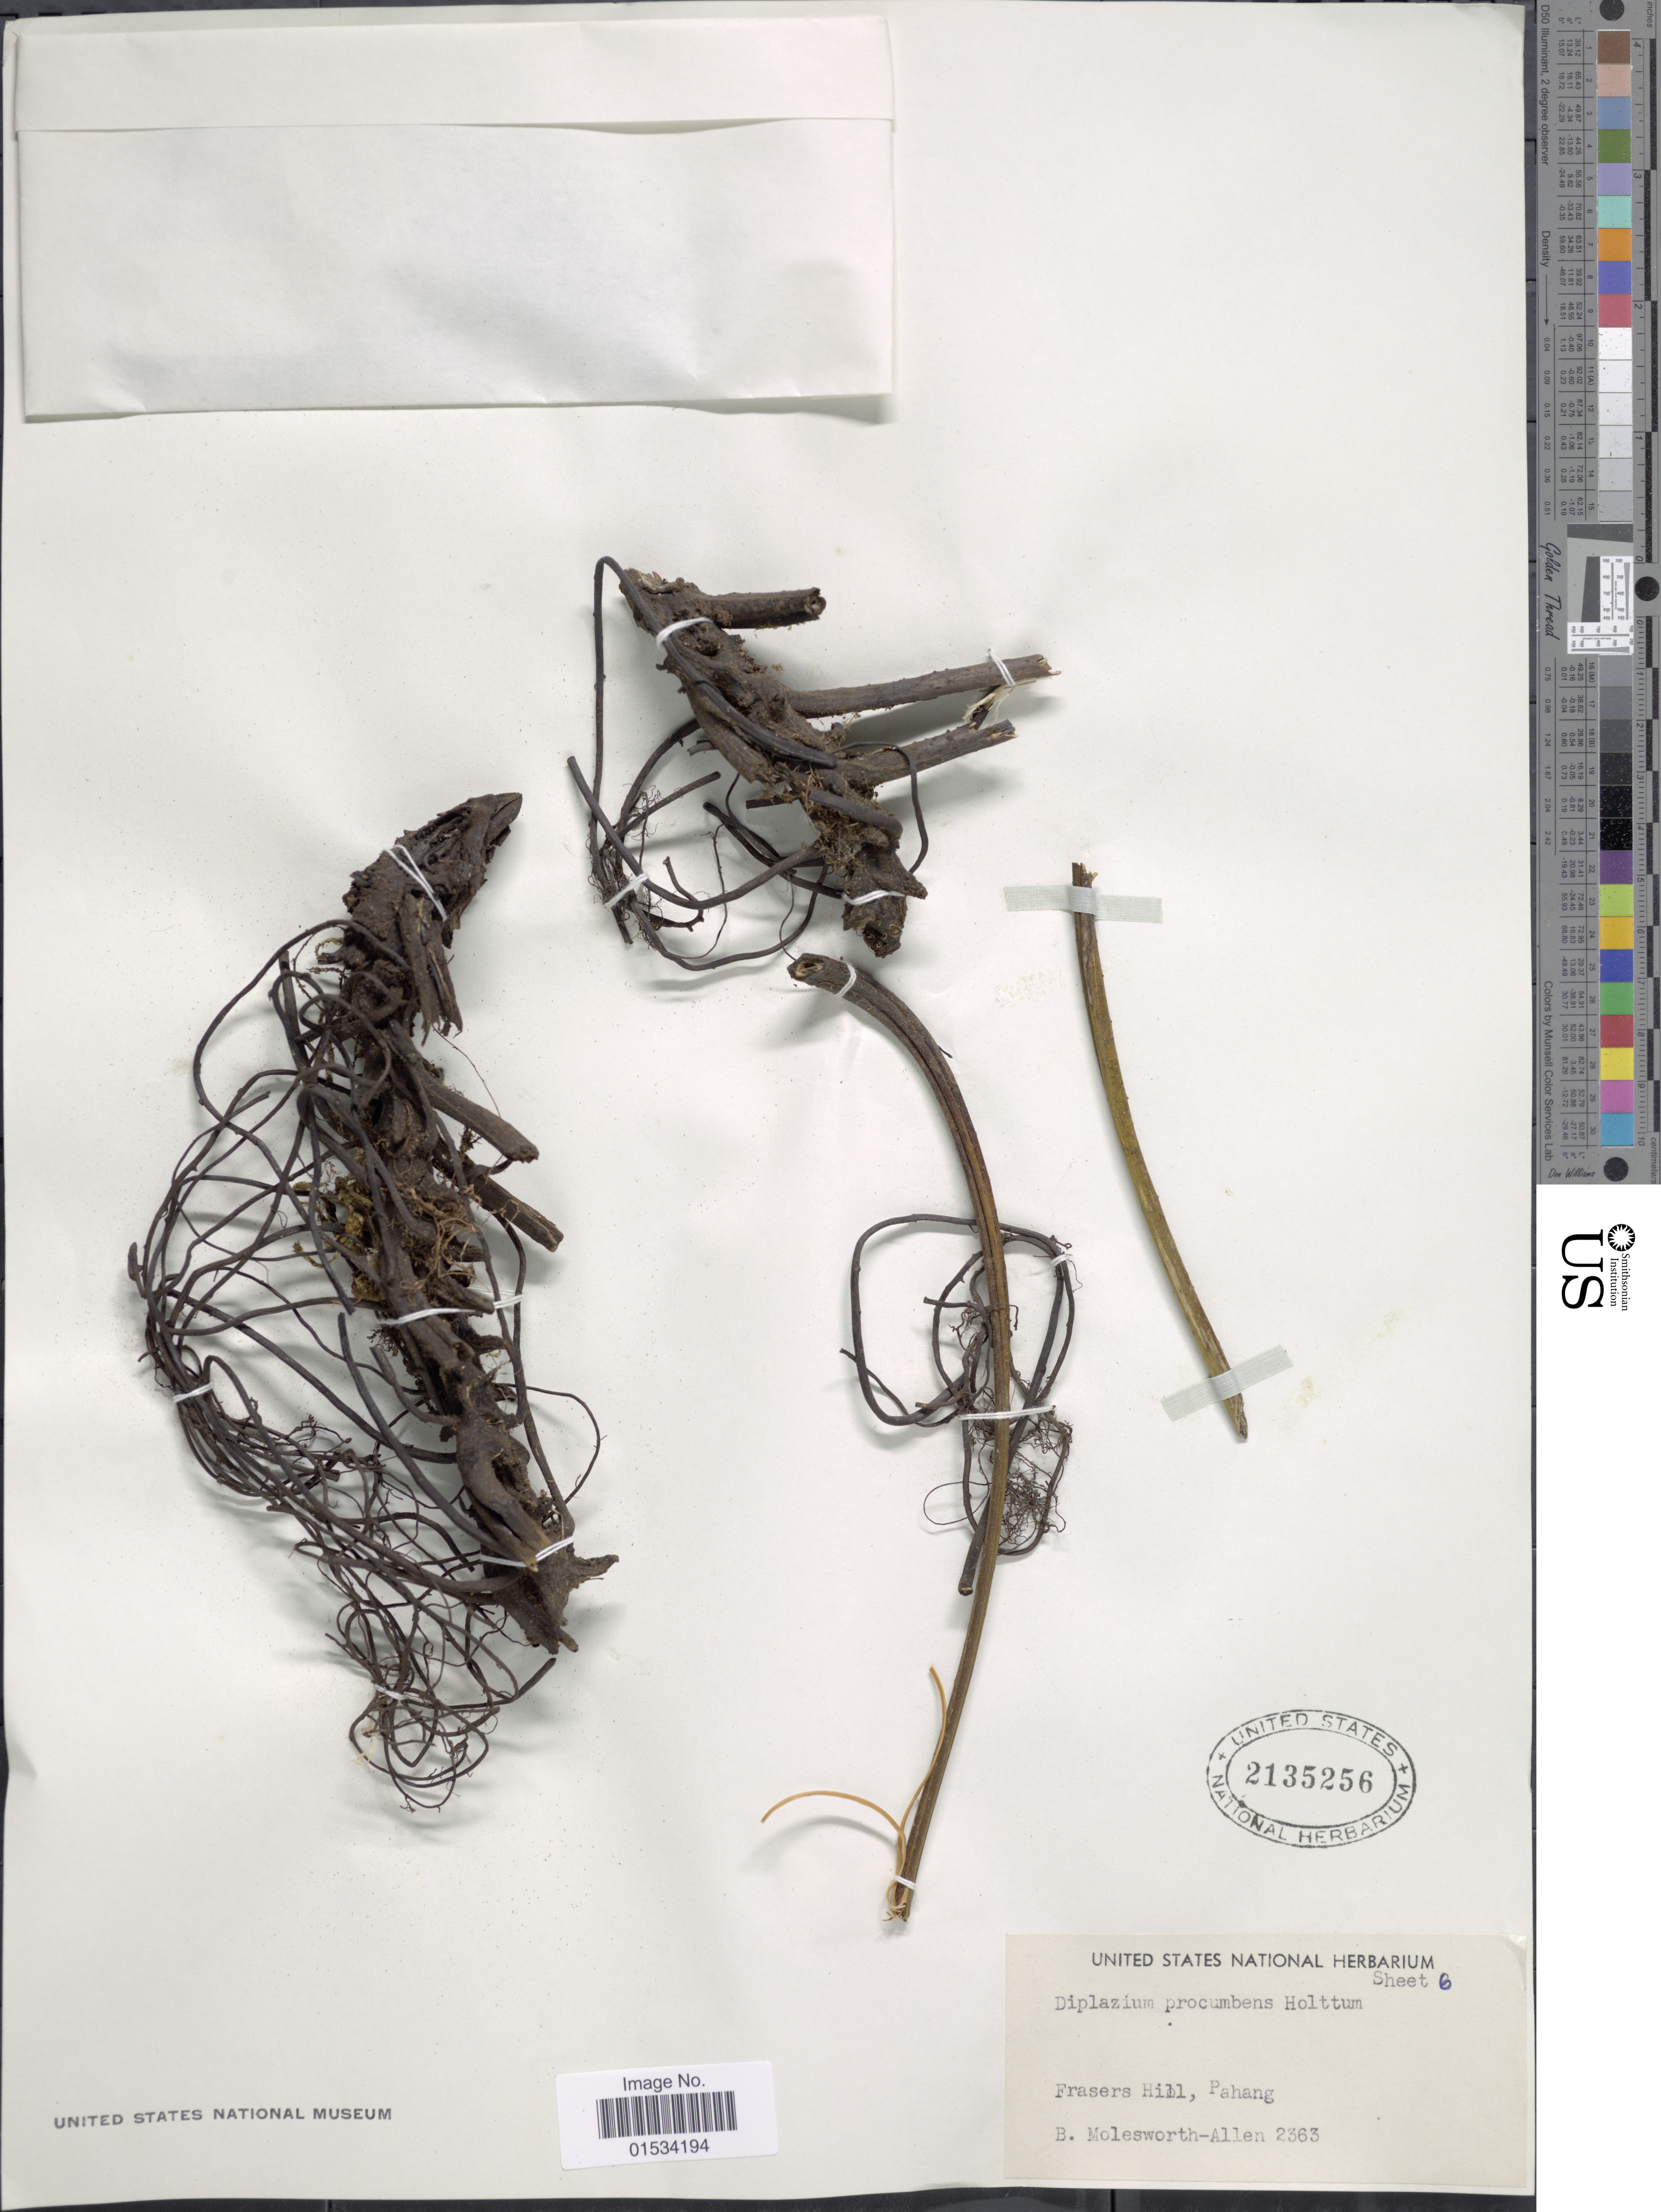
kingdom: Plantae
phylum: Tracheophyta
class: Polypodiopsida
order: Polypodiales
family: Athyriaceae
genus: Diplazium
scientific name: Diplazium procumbens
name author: Holttum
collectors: B. E. G. Molesworth-Allen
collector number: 2363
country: Malaysia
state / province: Pahang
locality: Frasers Hill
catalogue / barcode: US 2135256